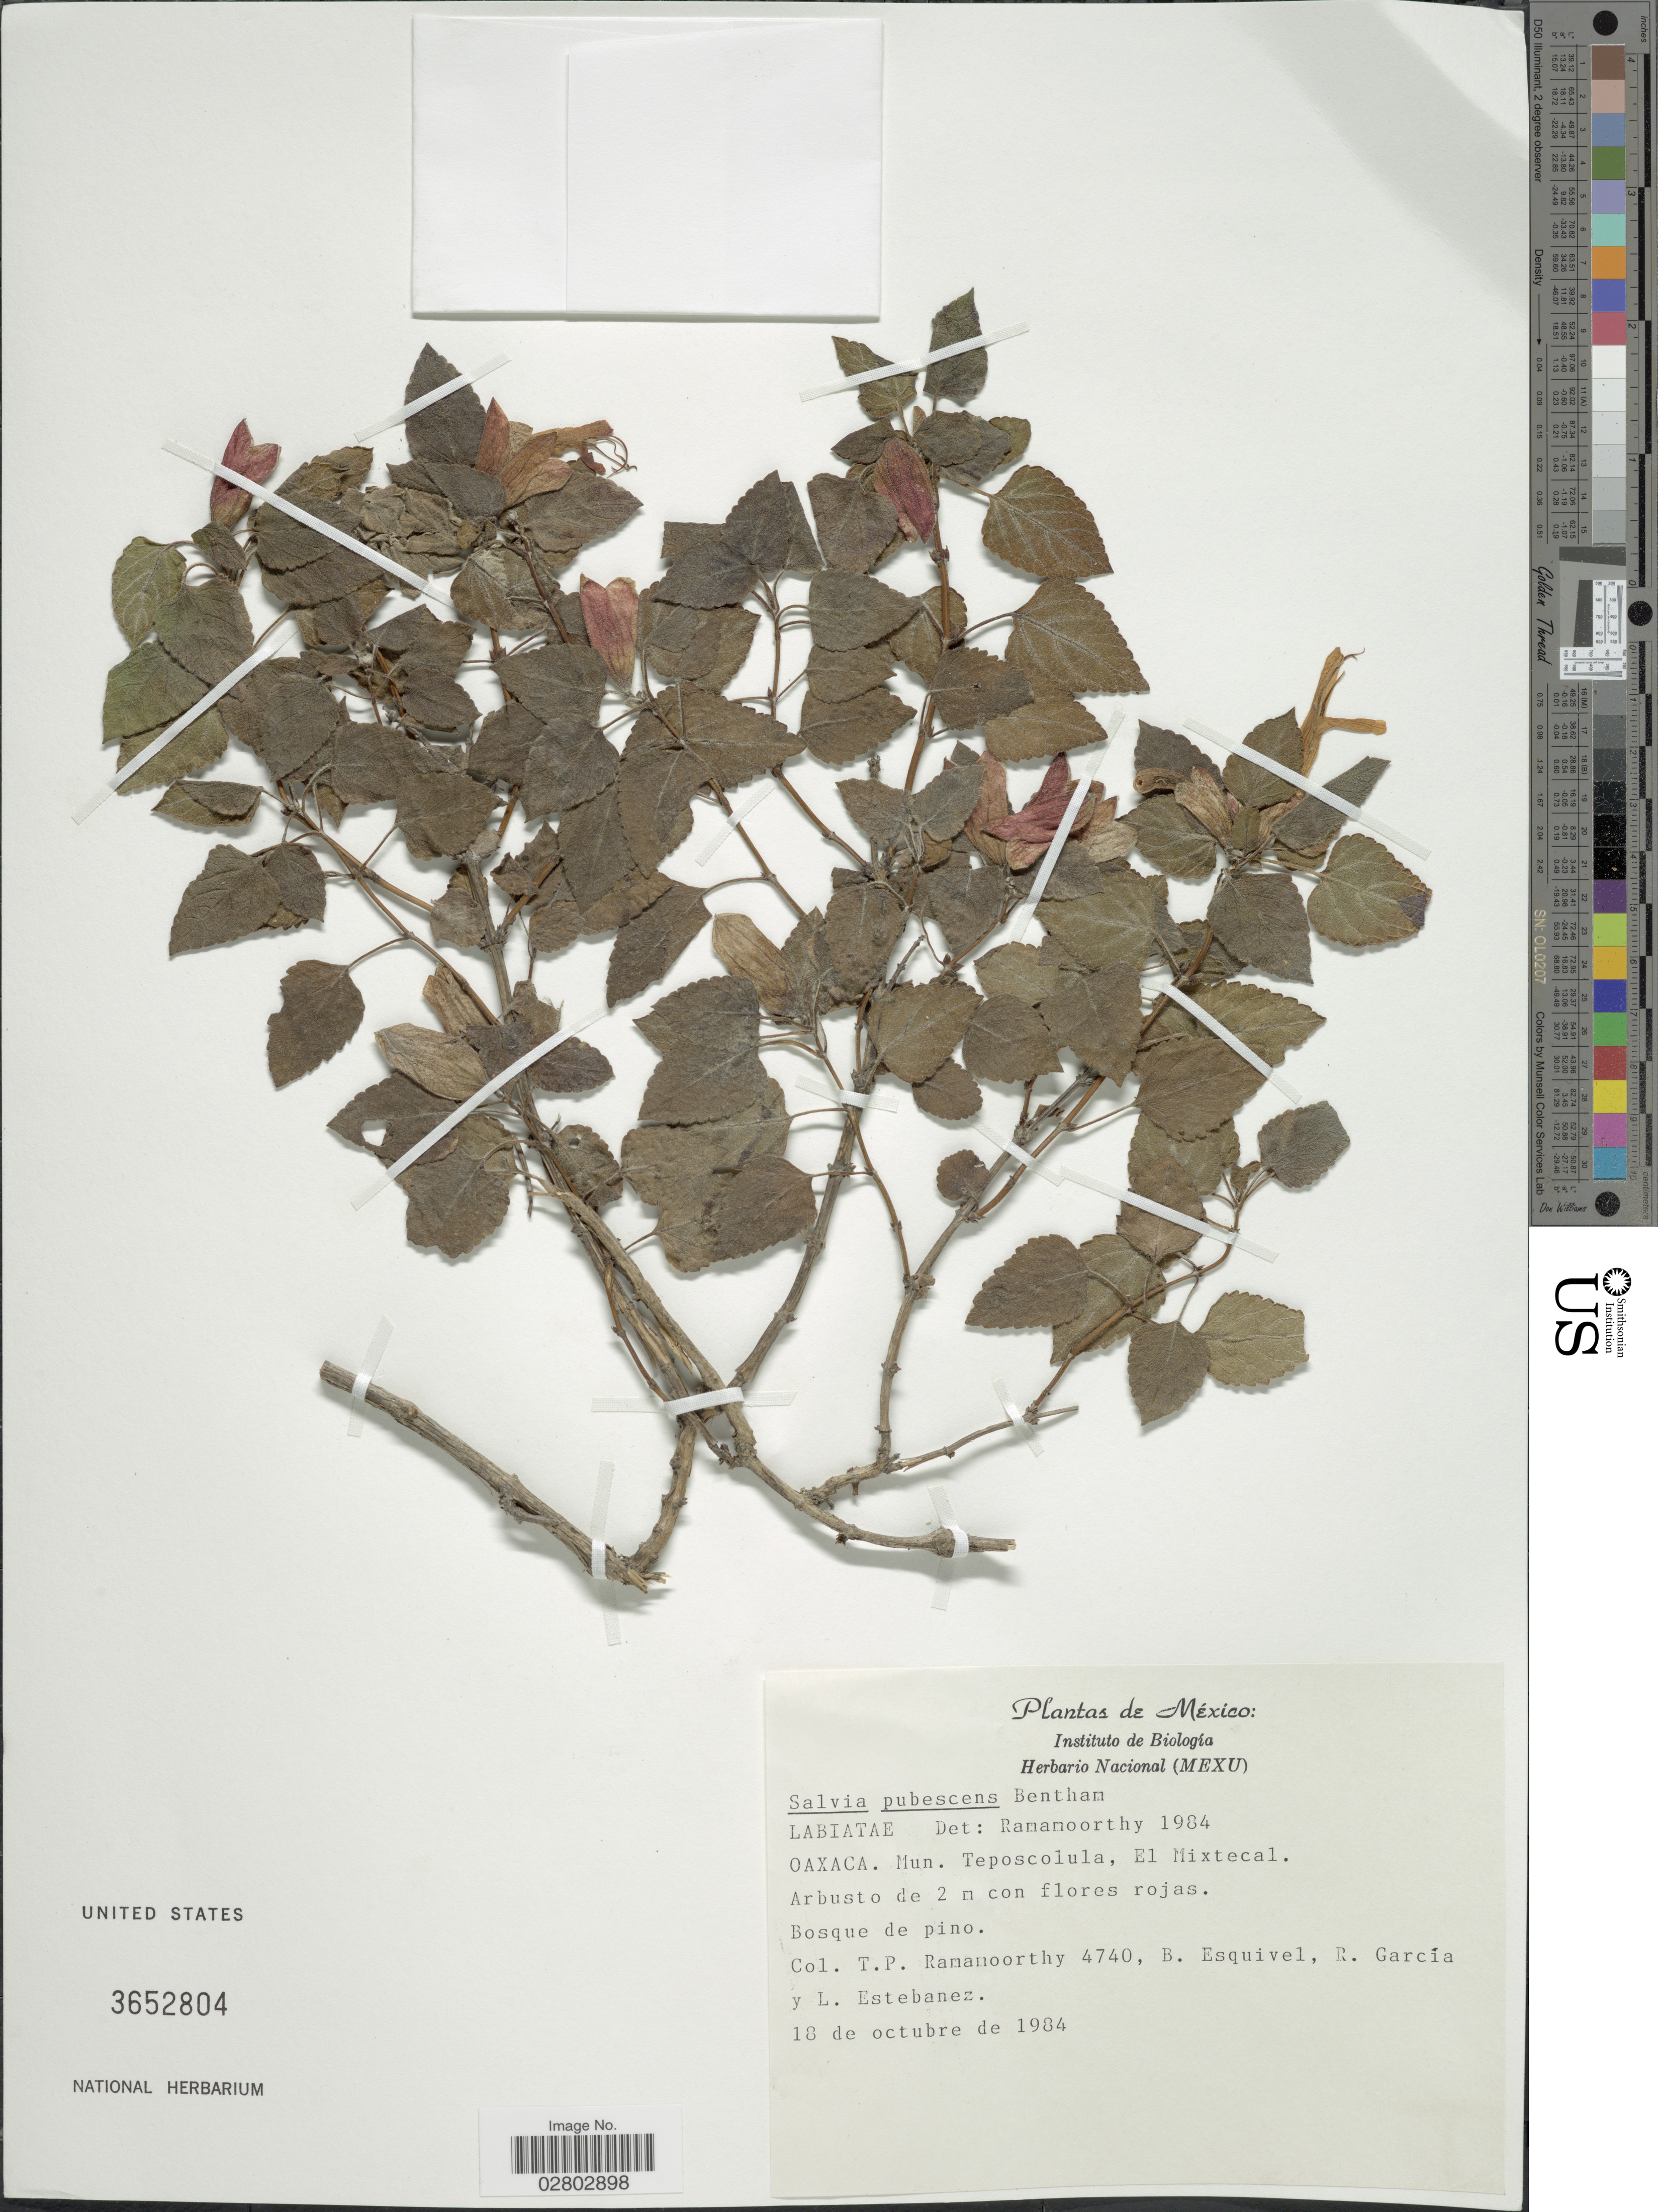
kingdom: Plantae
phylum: Tracheophyta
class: Magnoliopsida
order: Lamiales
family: Lamiaceae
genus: Salvia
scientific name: Salvia pubescens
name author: Benth.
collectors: T. P. Ramamoorthy, B. Esquivel, R. García & L. Estebanez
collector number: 4740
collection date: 1984-10-18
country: Mexico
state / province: Oaxaca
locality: Oaxaca, Mun. Teposcolula, El Mixtecal.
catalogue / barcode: US 3652804